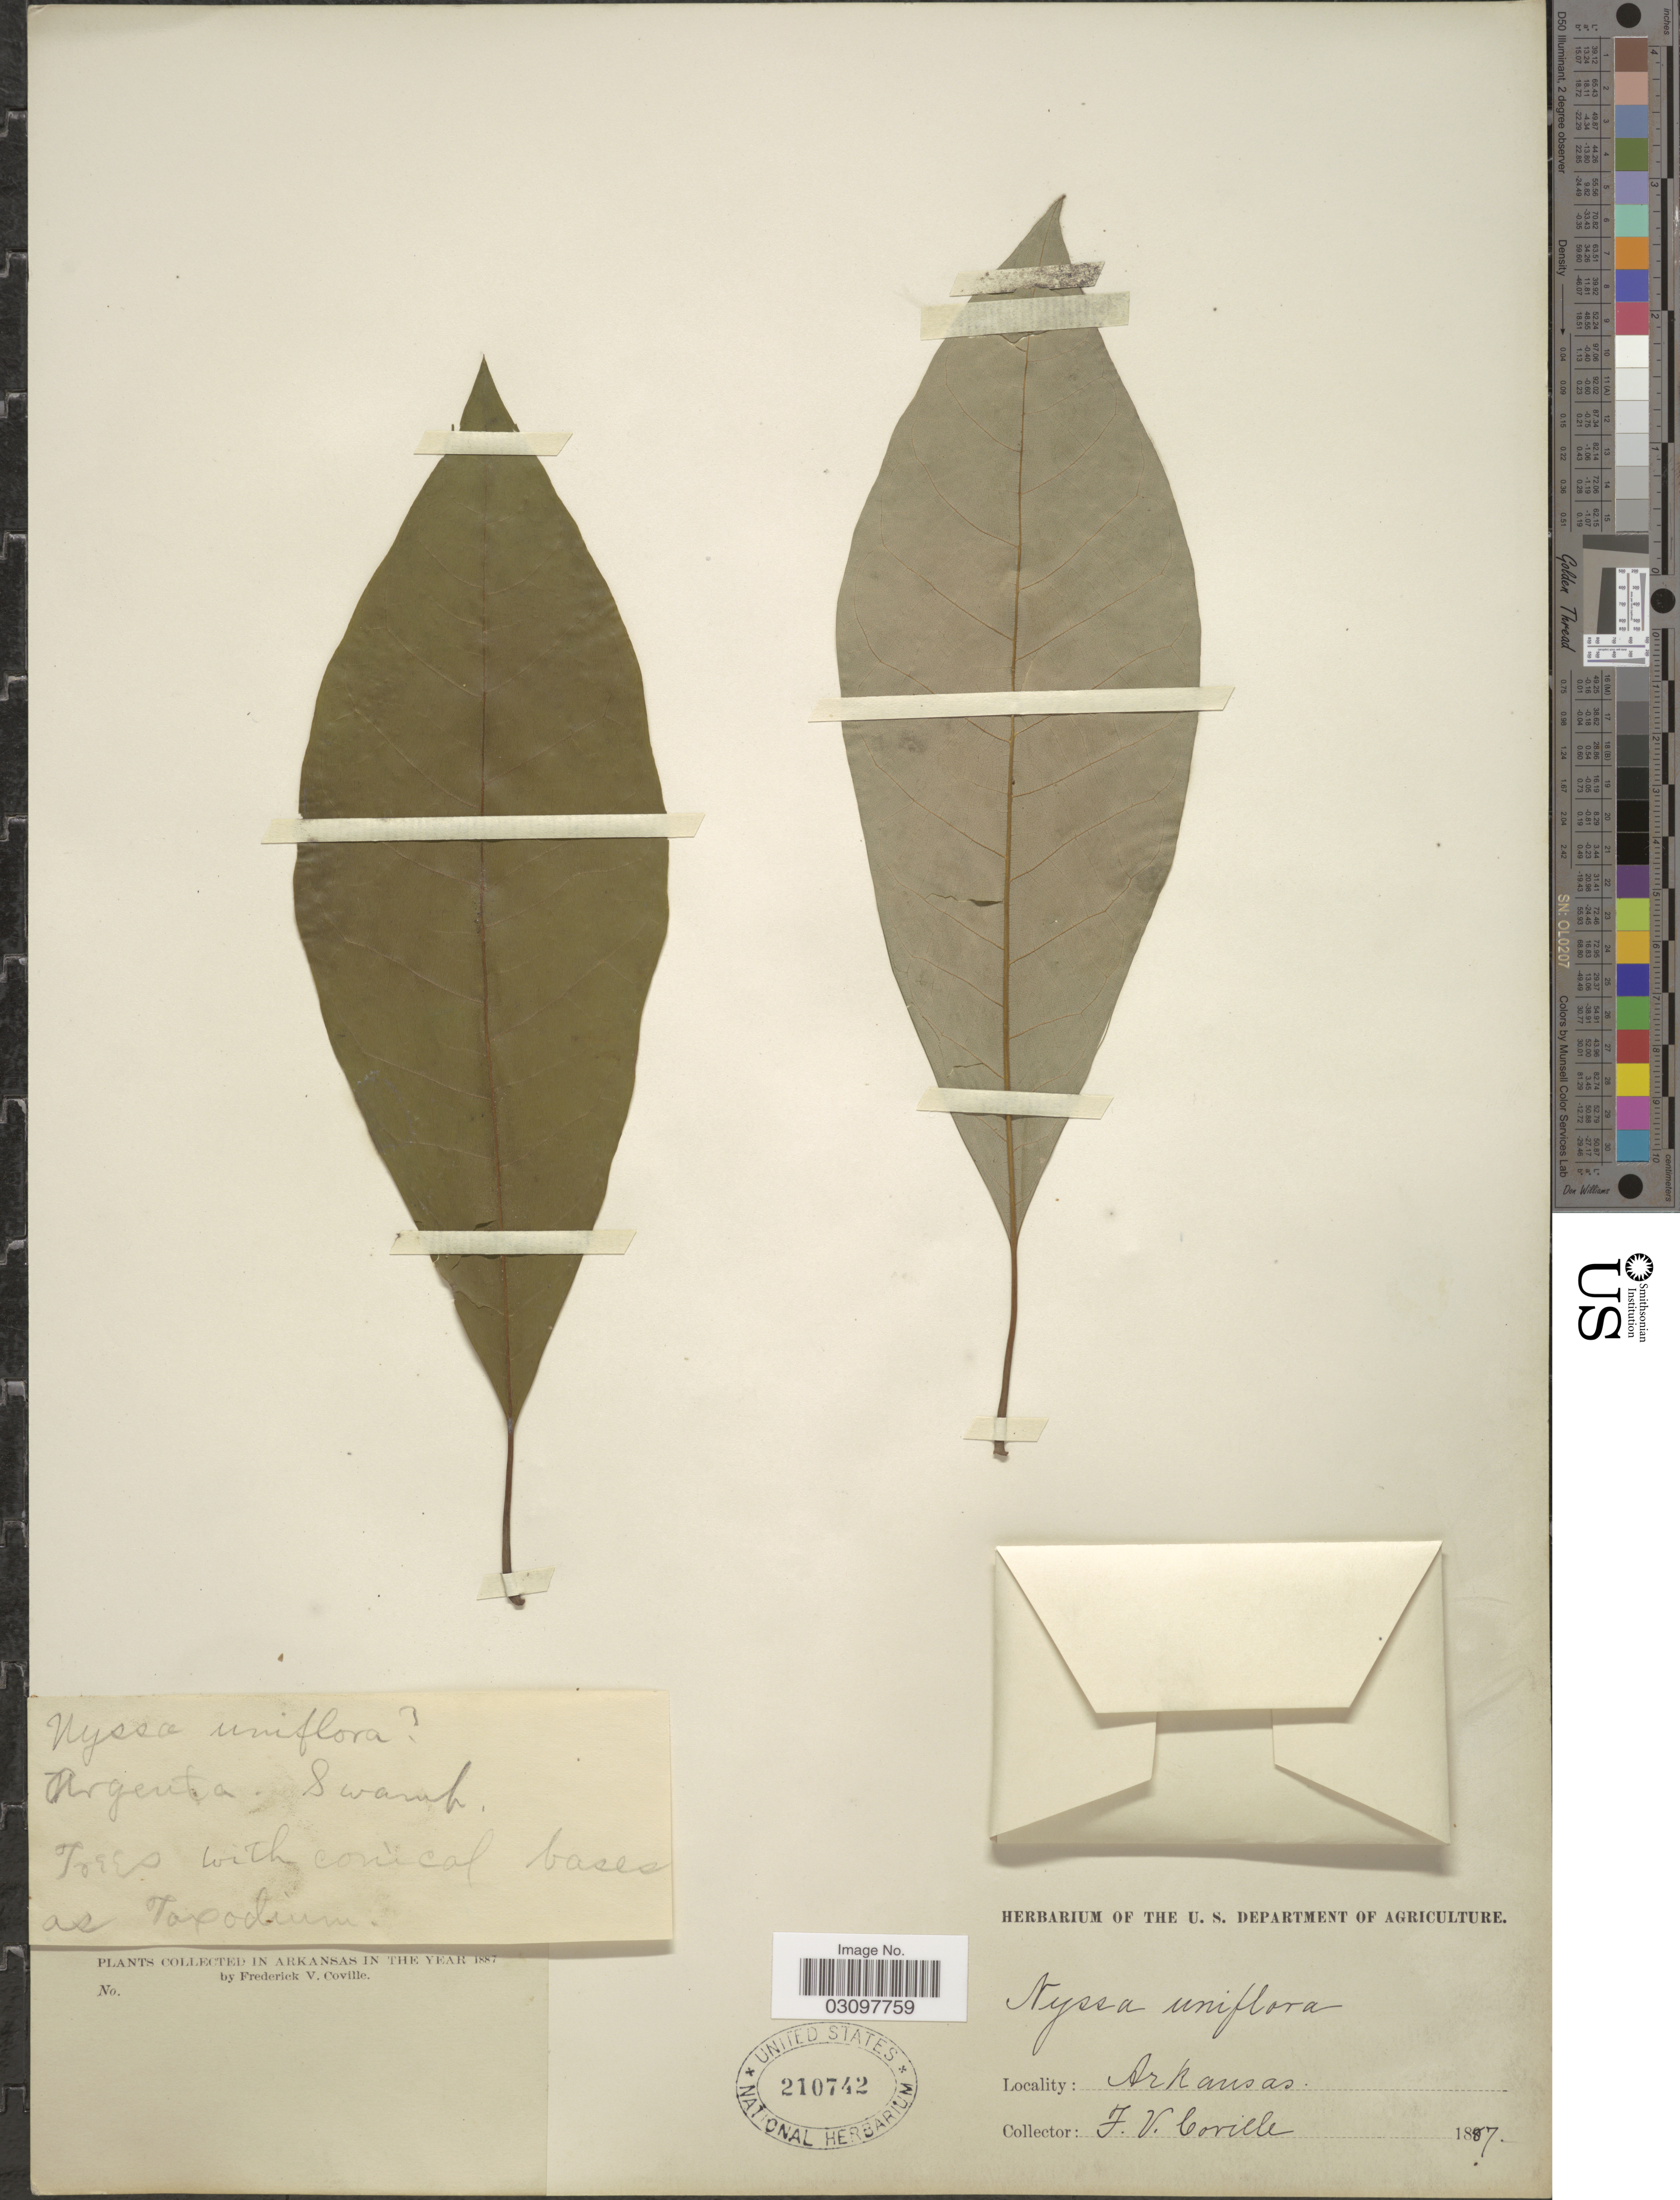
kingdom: Plantae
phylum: Tracheophyta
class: Magnoliopsida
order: Cornales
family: Nyssaceae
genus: Nyssa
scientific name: Nyssa aquatica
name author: L.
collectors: F. V. Coville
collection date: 1887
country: United States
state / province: Arkansas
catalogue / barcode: US 210742